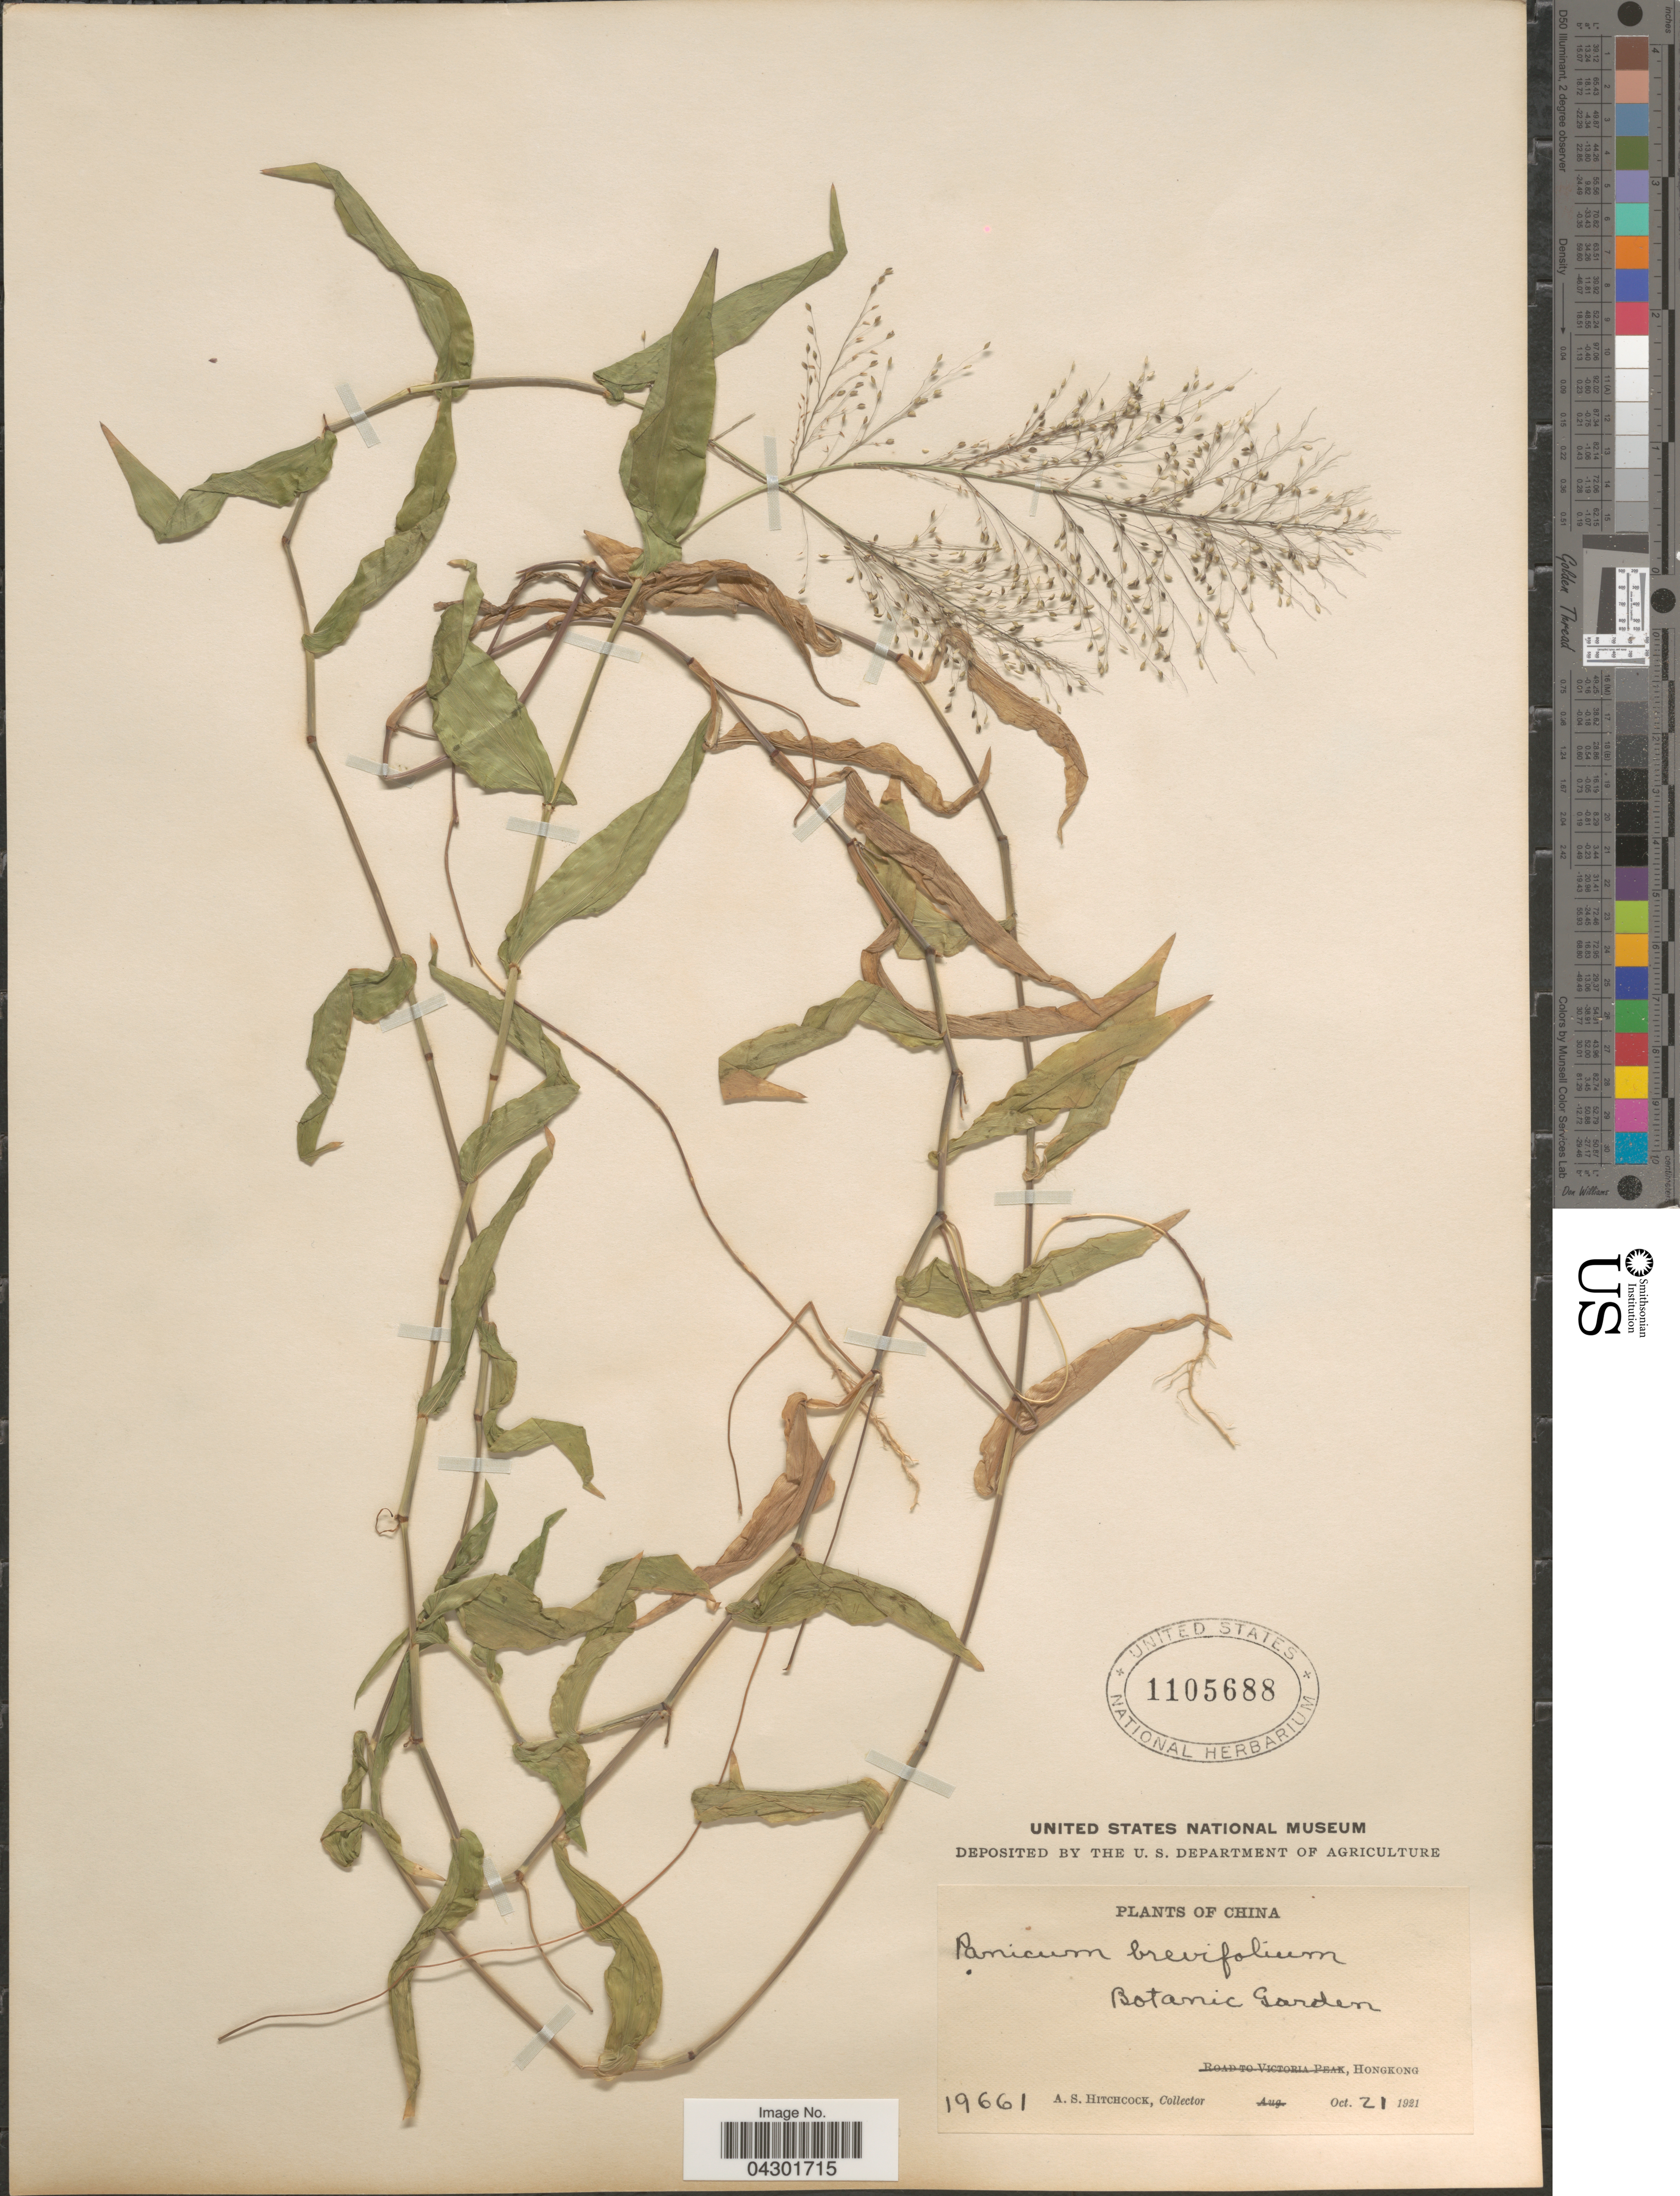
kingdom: Plantae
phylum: Tracheophyta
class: Liliopsida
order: Poales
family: Poaceae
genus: Panicum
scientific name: Panicum brevifolium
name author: L.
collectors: A. S. Hitchcock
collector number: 19661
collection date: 1921-10-21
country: China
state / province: Hong Kong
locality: Botanic Garden. Hongkong.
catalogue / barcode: US 1105688